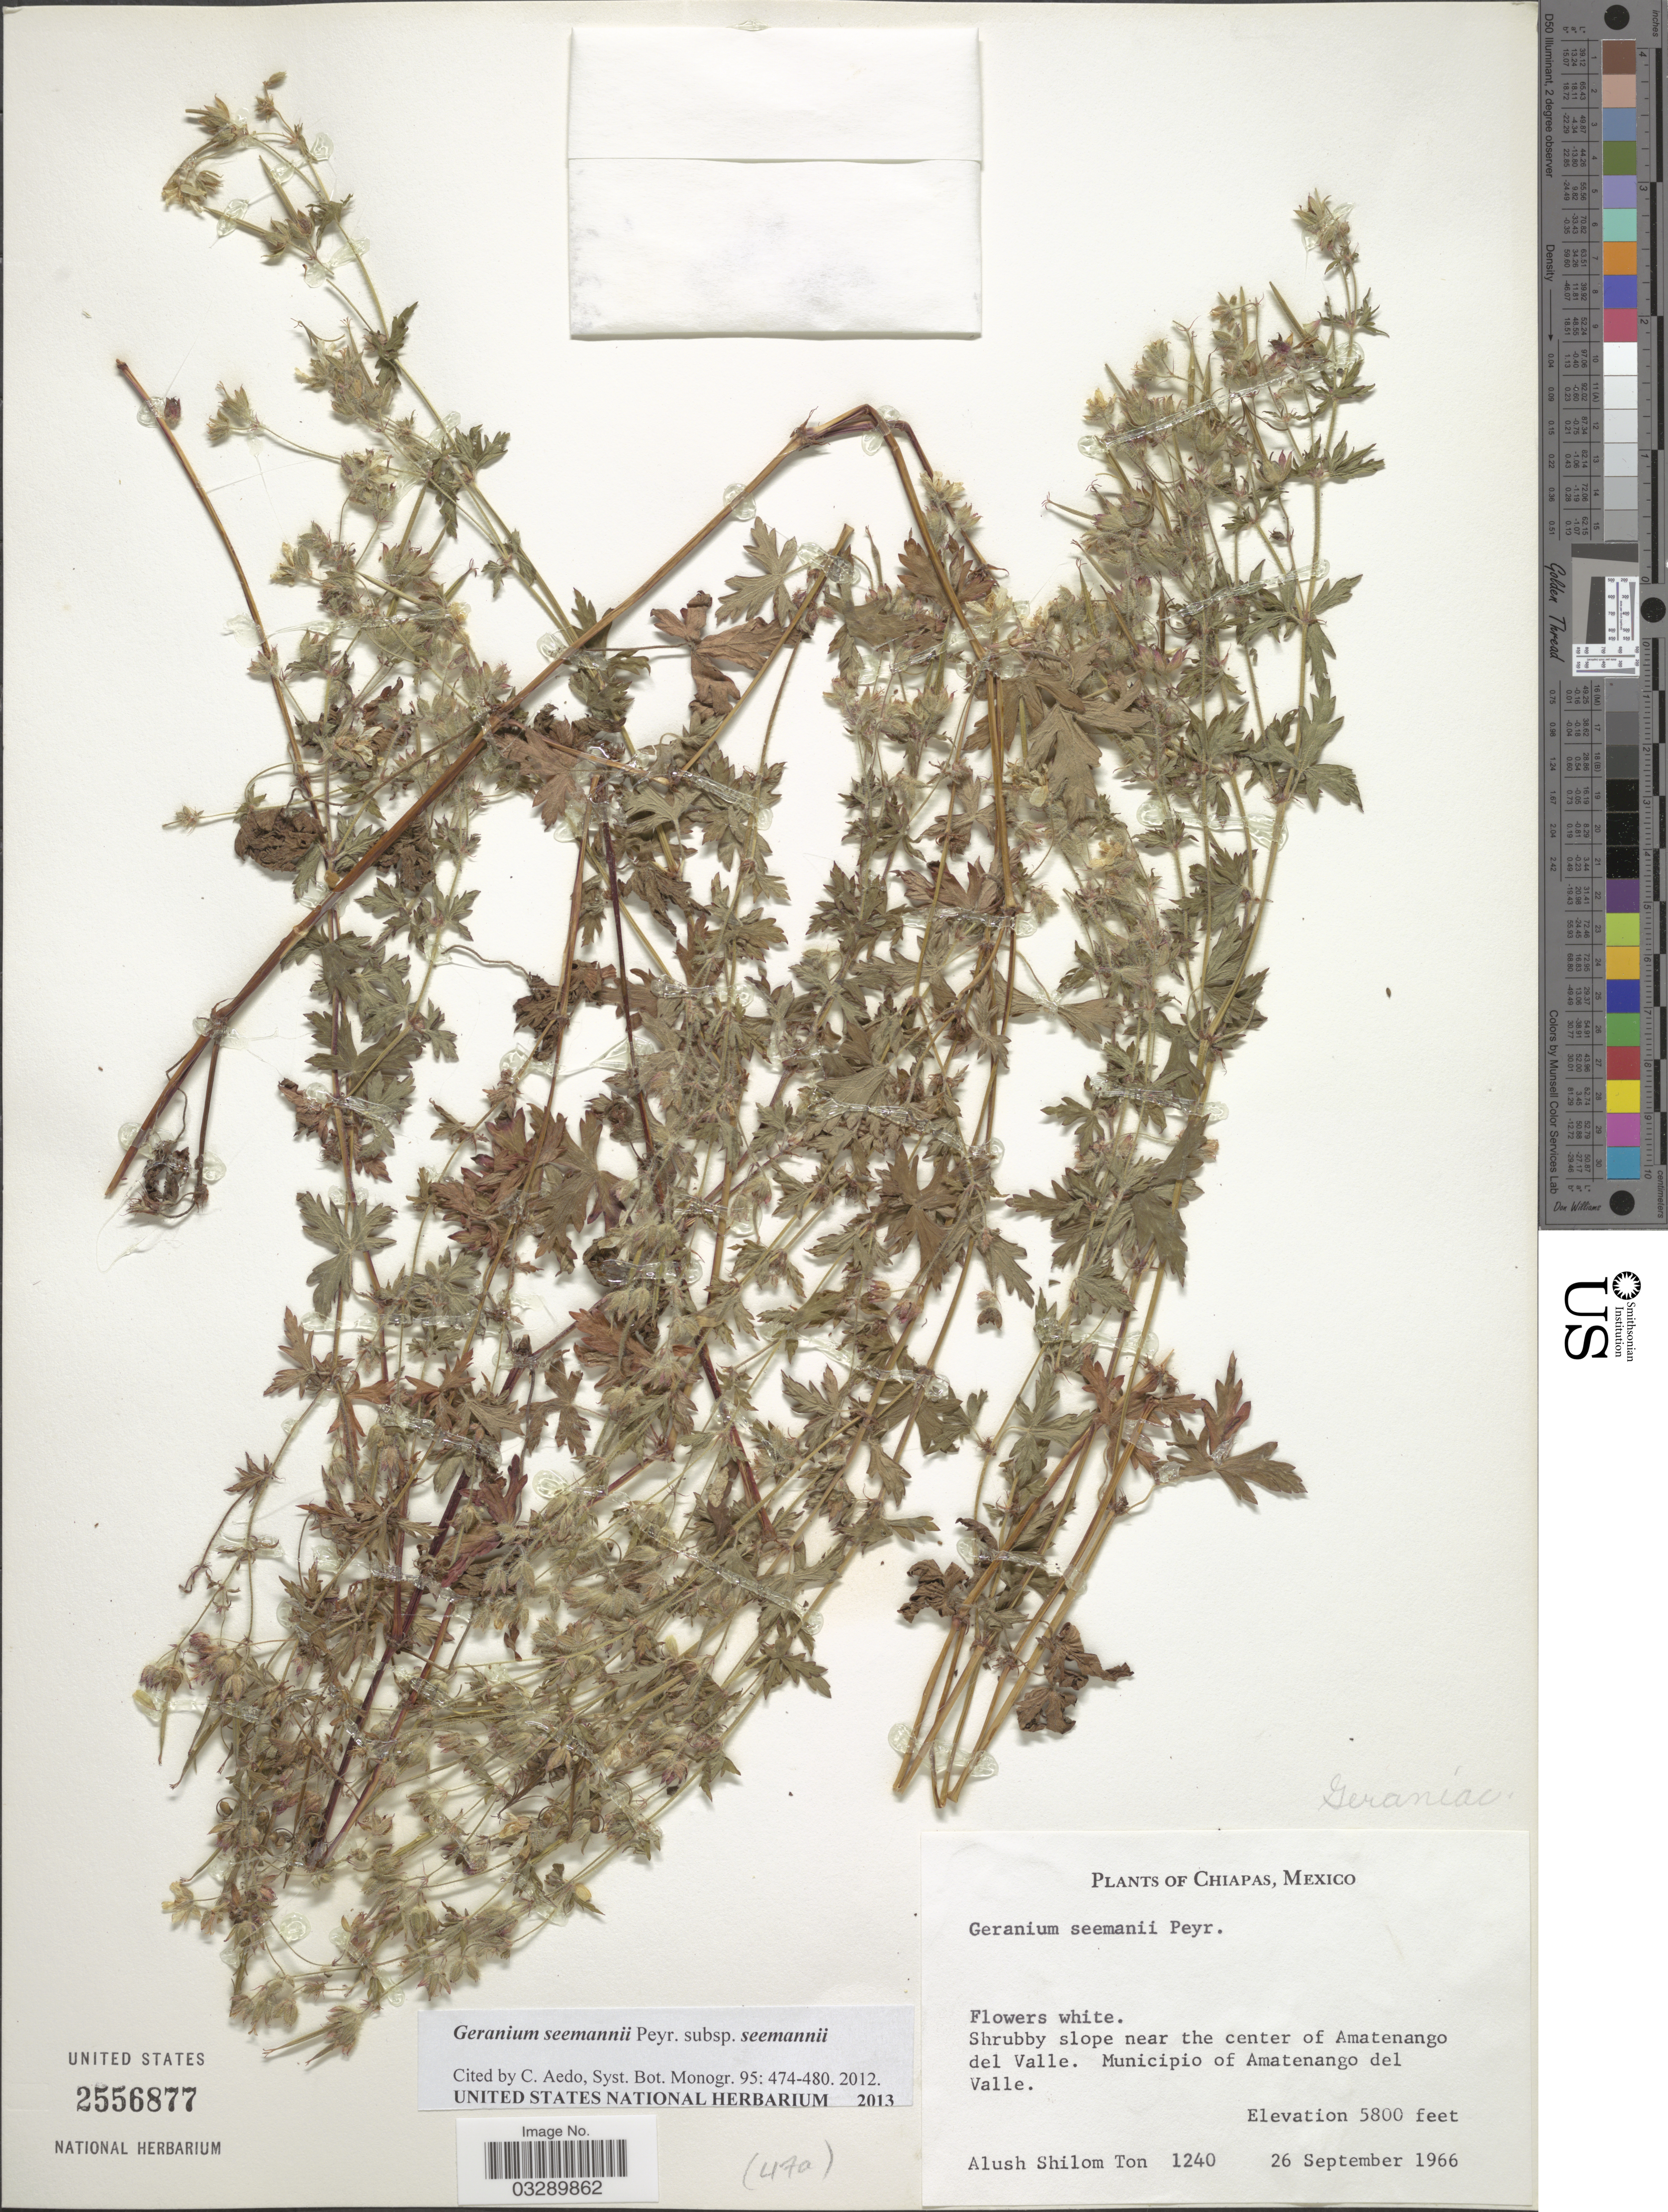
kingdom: Plantae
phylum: Tracheophyta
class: Magnoliopsida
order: Geraniales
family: Geraniaceae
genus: Geranium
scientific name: Geranium seemannii subsp. seemannii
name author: Peyr.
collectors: A. M. Ton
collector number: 1240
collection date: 1966-09-26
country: Mexico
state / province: Chiapas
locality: Shrubby slope near the center of Amatenango del Valle. Municipio of Amatenango del Valle.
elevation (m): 1768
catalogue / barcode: US 2556877